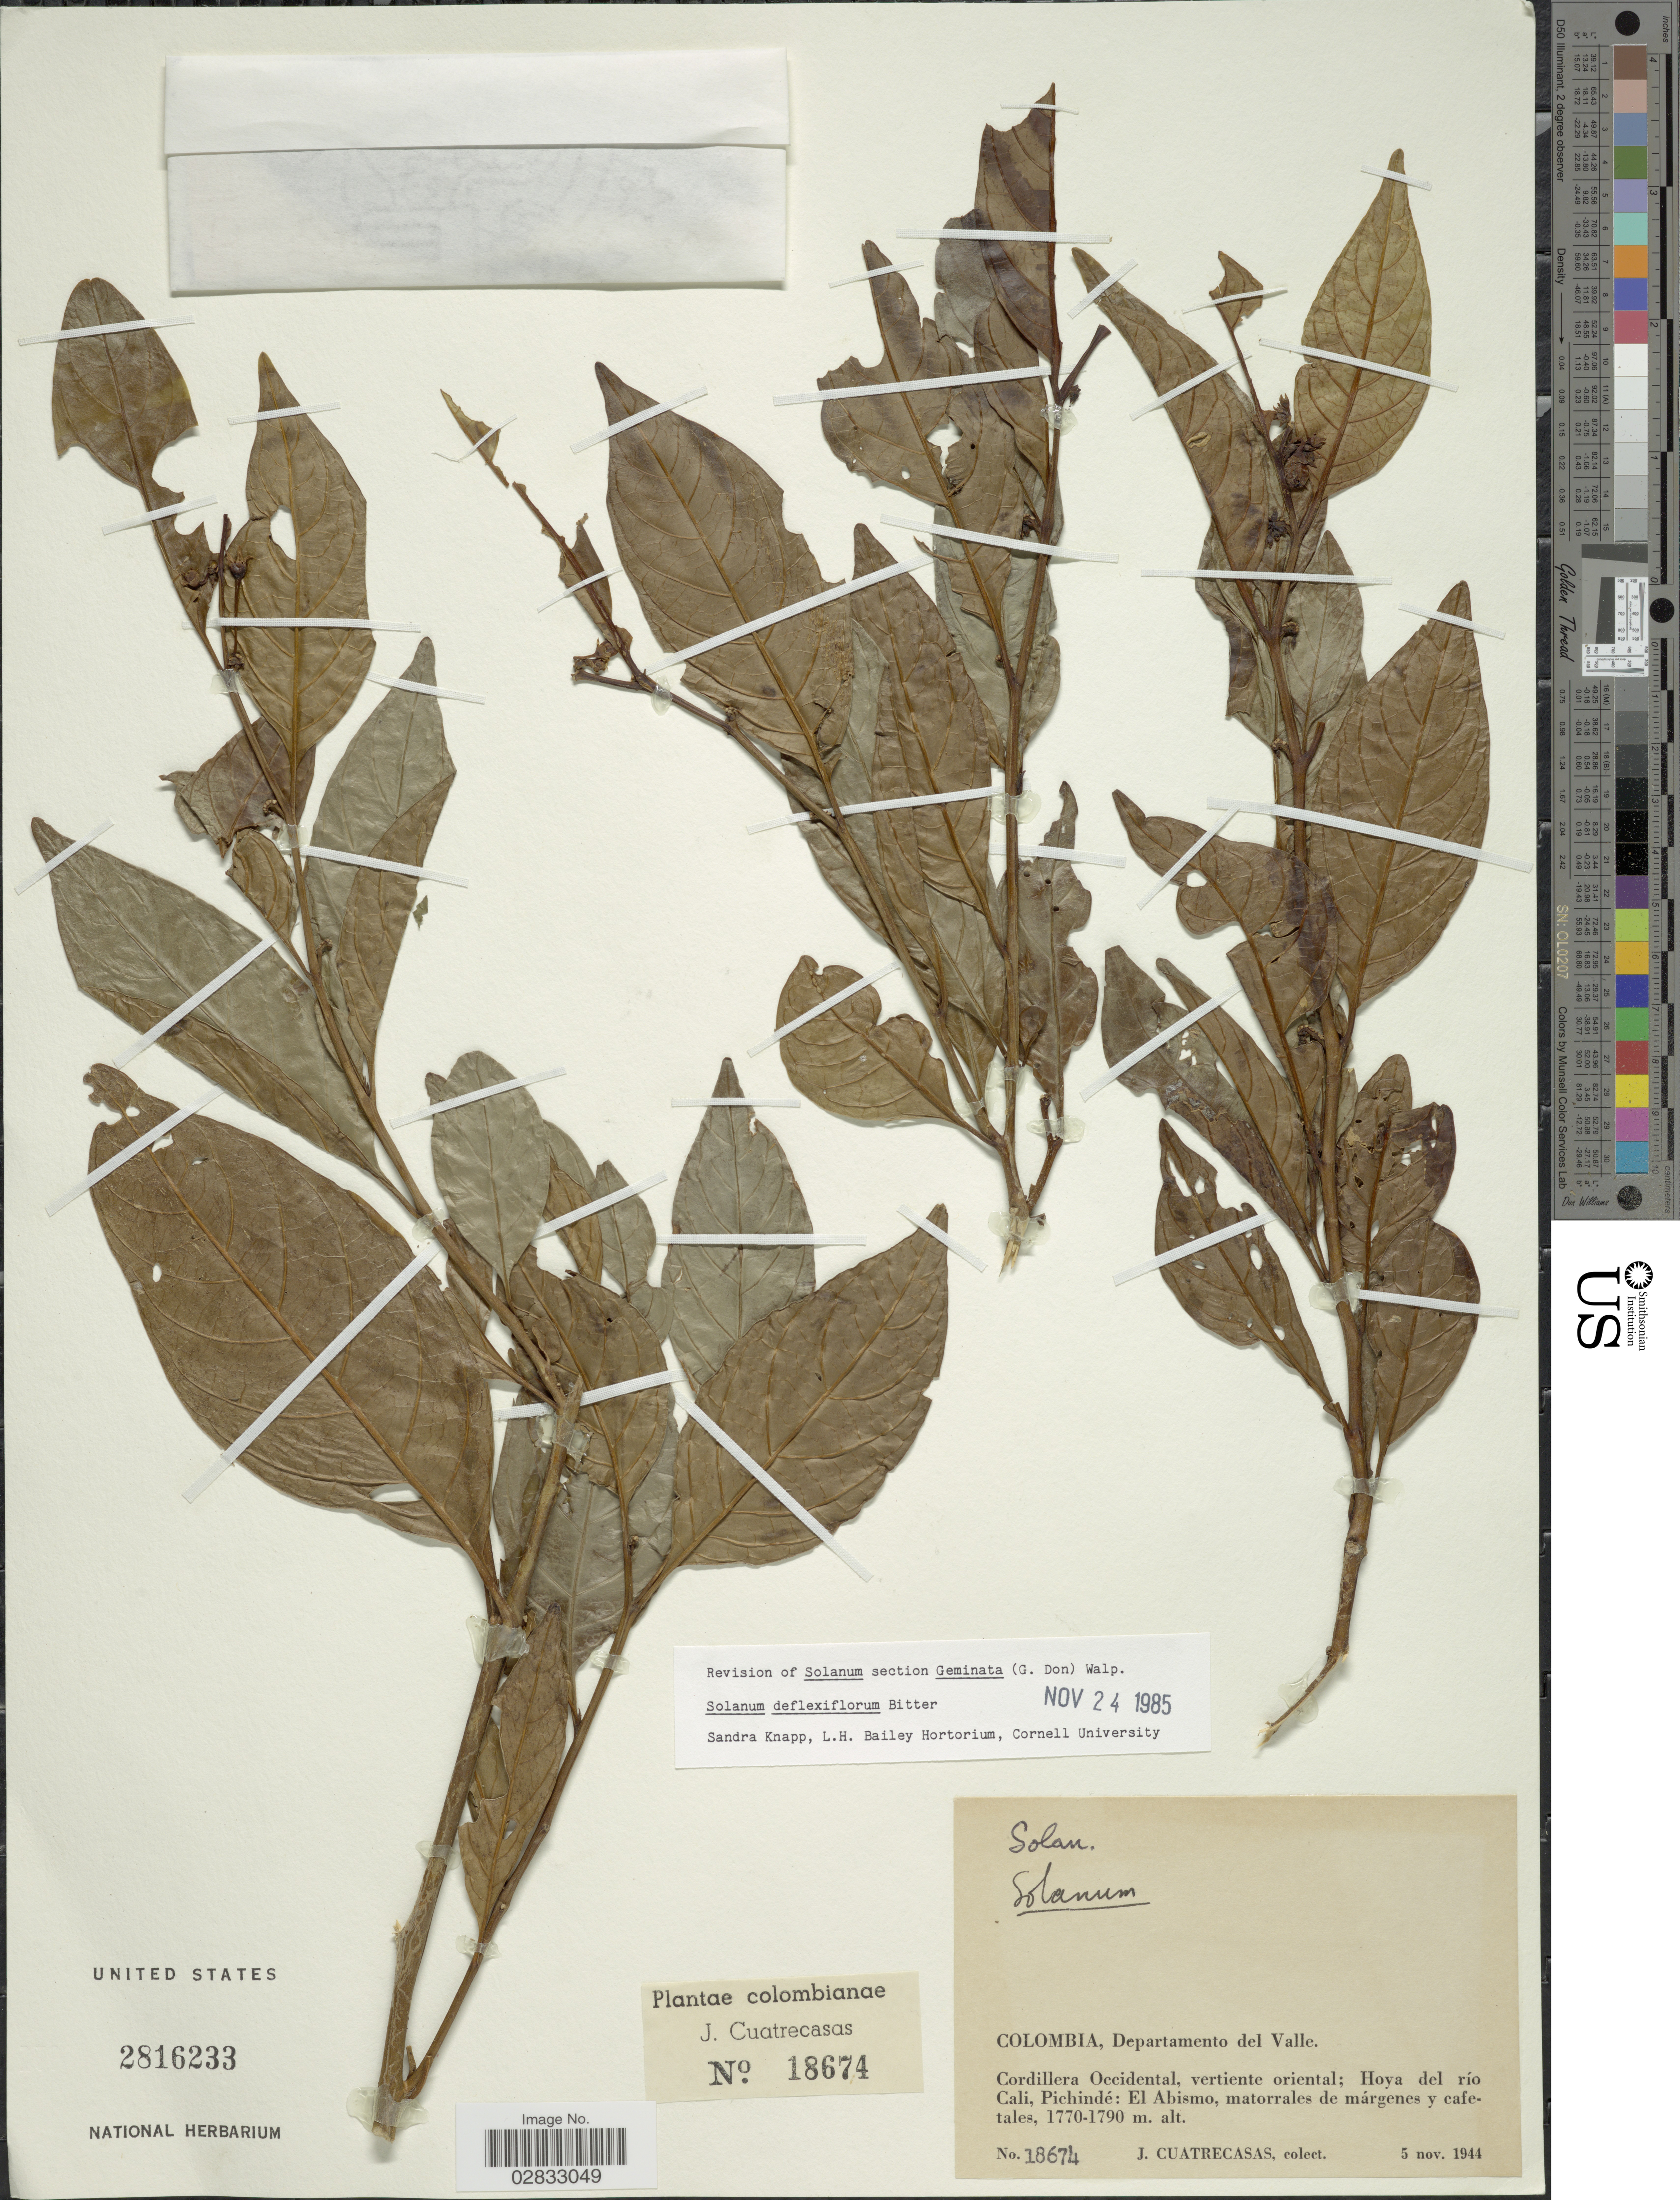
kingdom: Plantae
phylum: Tracheophyta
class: Magnoliopsida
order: Solanales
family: Solanaceae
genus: Solanum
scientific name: Solanum deflexiflorum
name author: Bitter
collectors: J. Cuatrecasas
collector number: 18674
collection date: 1944-11-05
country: Colombia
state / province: Valle del Cauca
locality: Departamento del Valle. Cordillera Occidental, vertiente oriental; Hoya del río Cali, Pichindé: El Abismo, matorrales de márgenes y cafetales.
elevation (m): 1770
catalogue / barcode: US 2816233